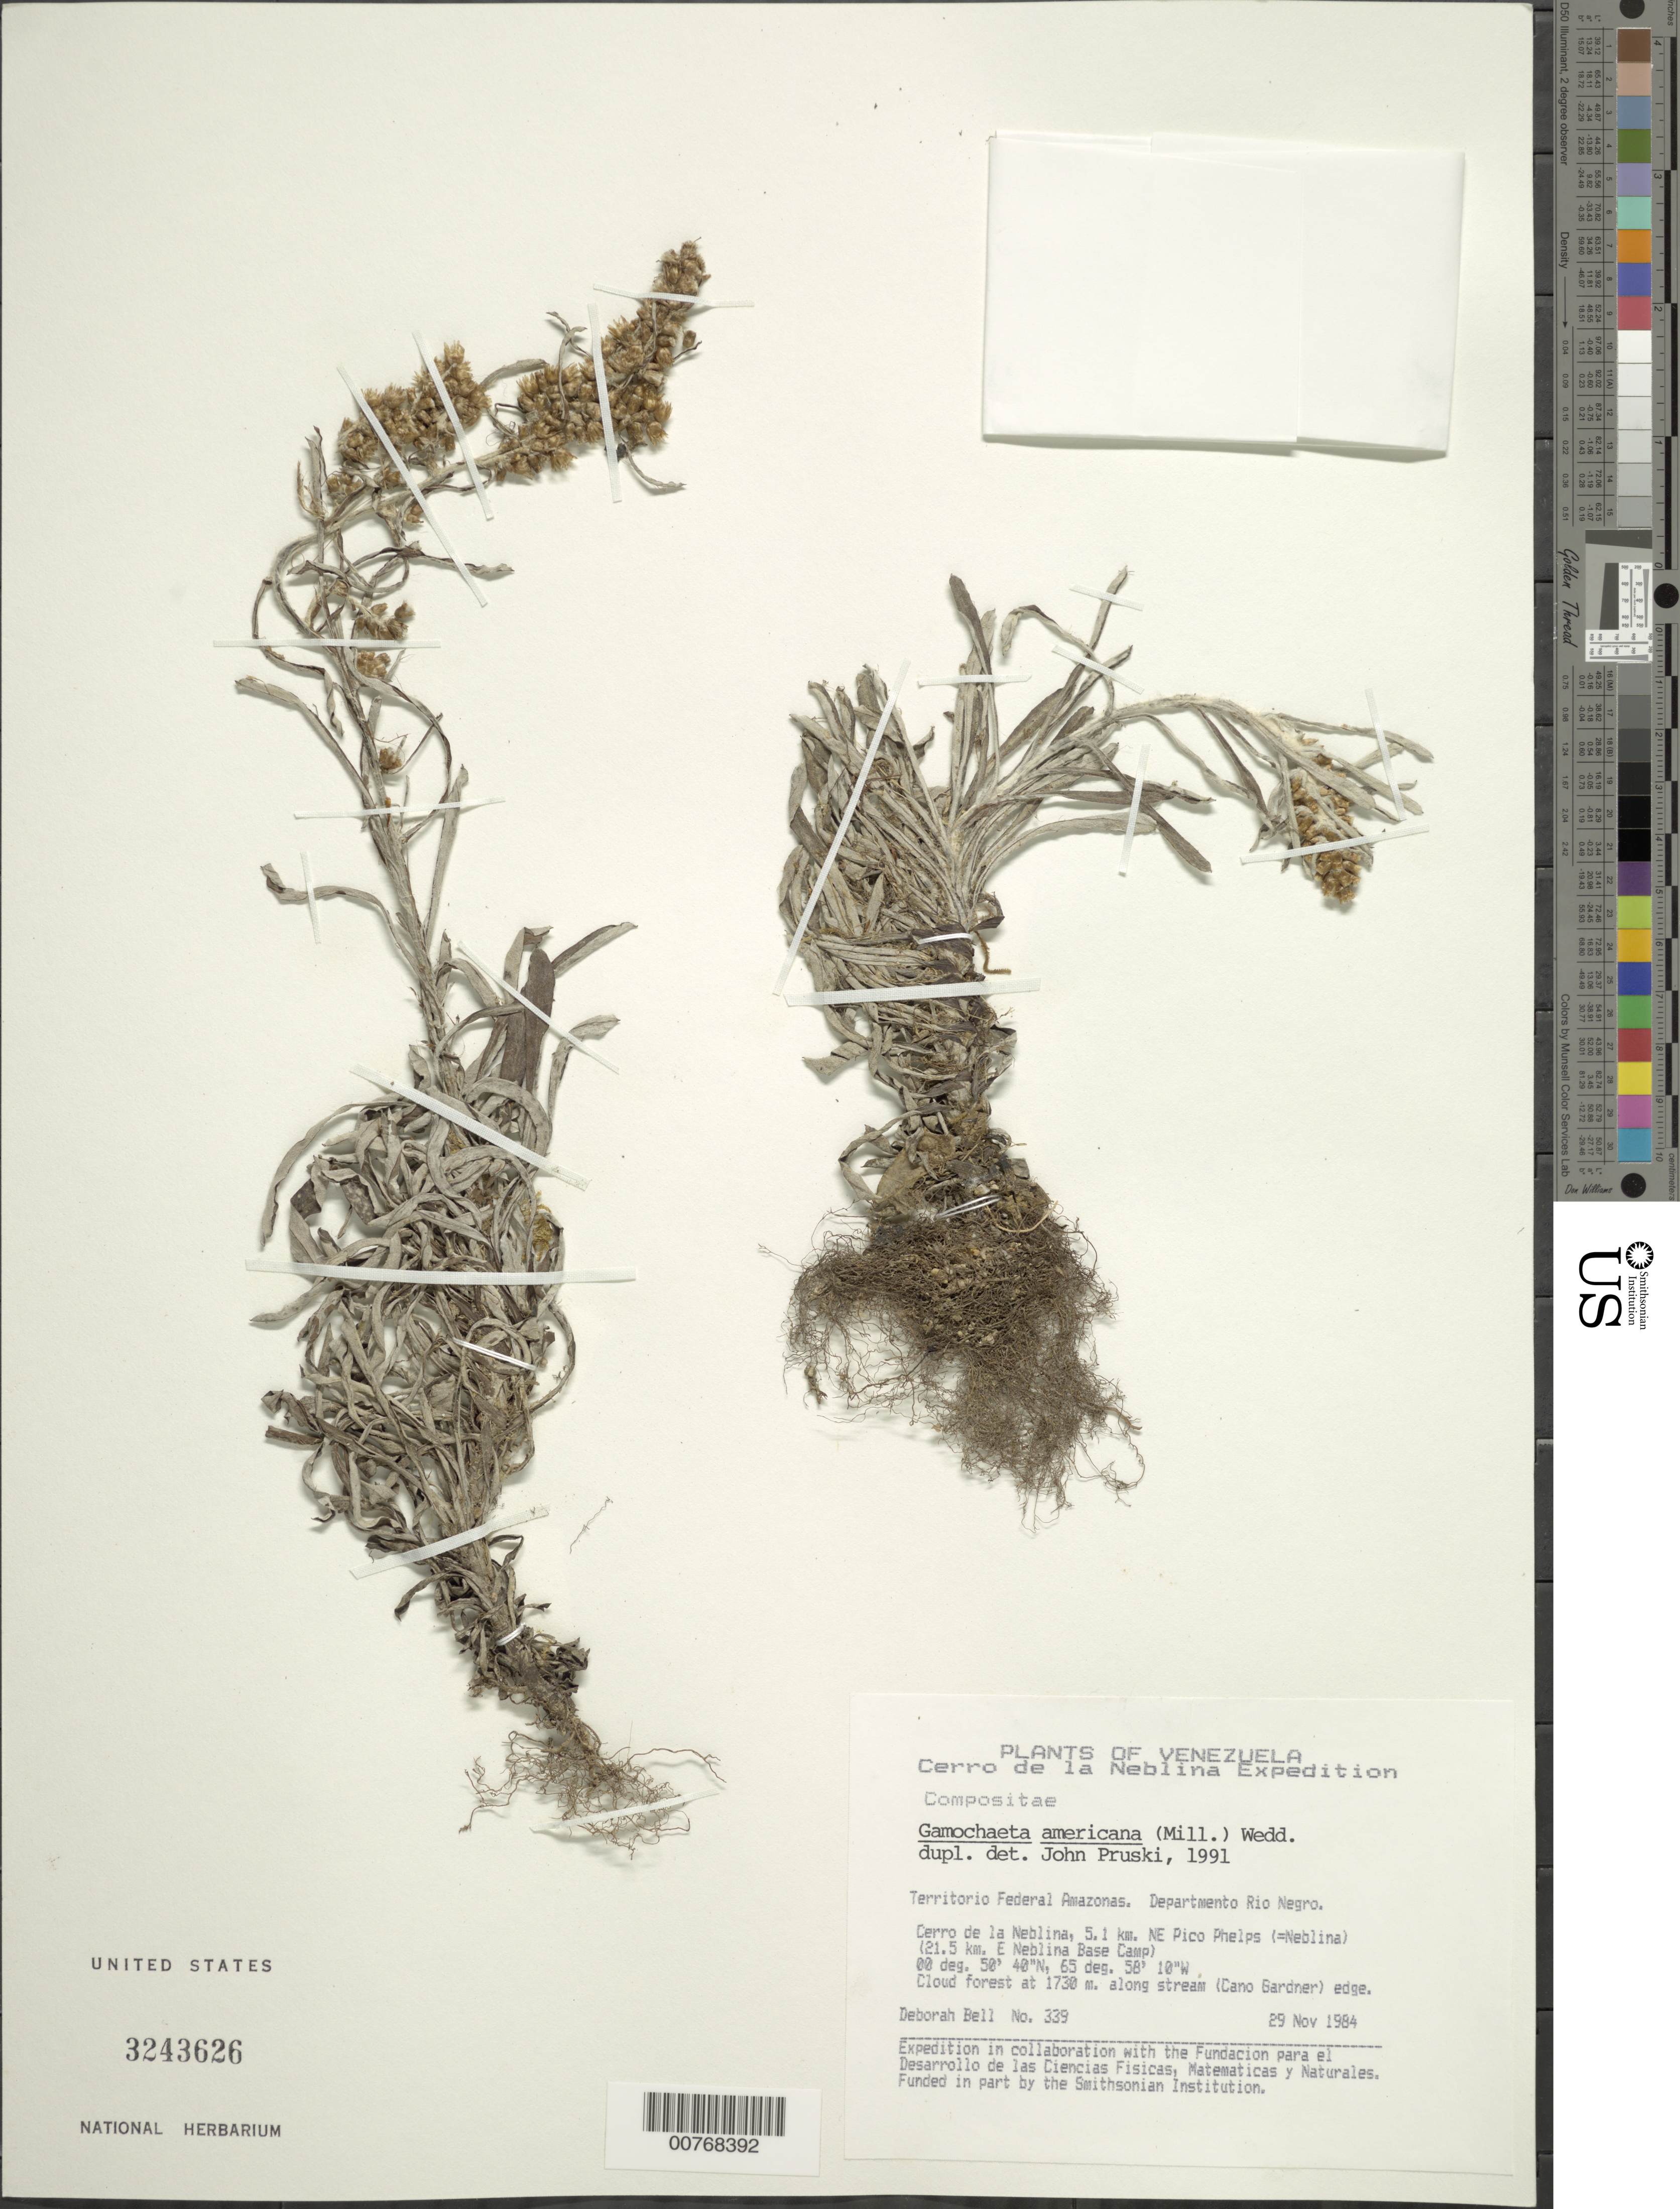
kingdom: Plantae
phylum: Tracheophyta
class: Magnoliopsida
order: Asterales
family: Asteraceae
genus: Gamochaeta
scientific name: Gamochaeta americana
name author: (Mill.) Wedd.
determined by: Pruski, J. F.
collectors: D. A. Bell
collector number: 339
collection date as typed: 29-Nov-84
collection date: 1984-11-29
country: Venezuela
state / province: Amazonas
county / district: Río Negro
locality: Cerro de La Neblina, 5.1 km NE Pico Phelps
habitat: Cloud forest along stream (Cano Gardner) edge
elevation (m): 1730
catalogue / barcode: US 3243626